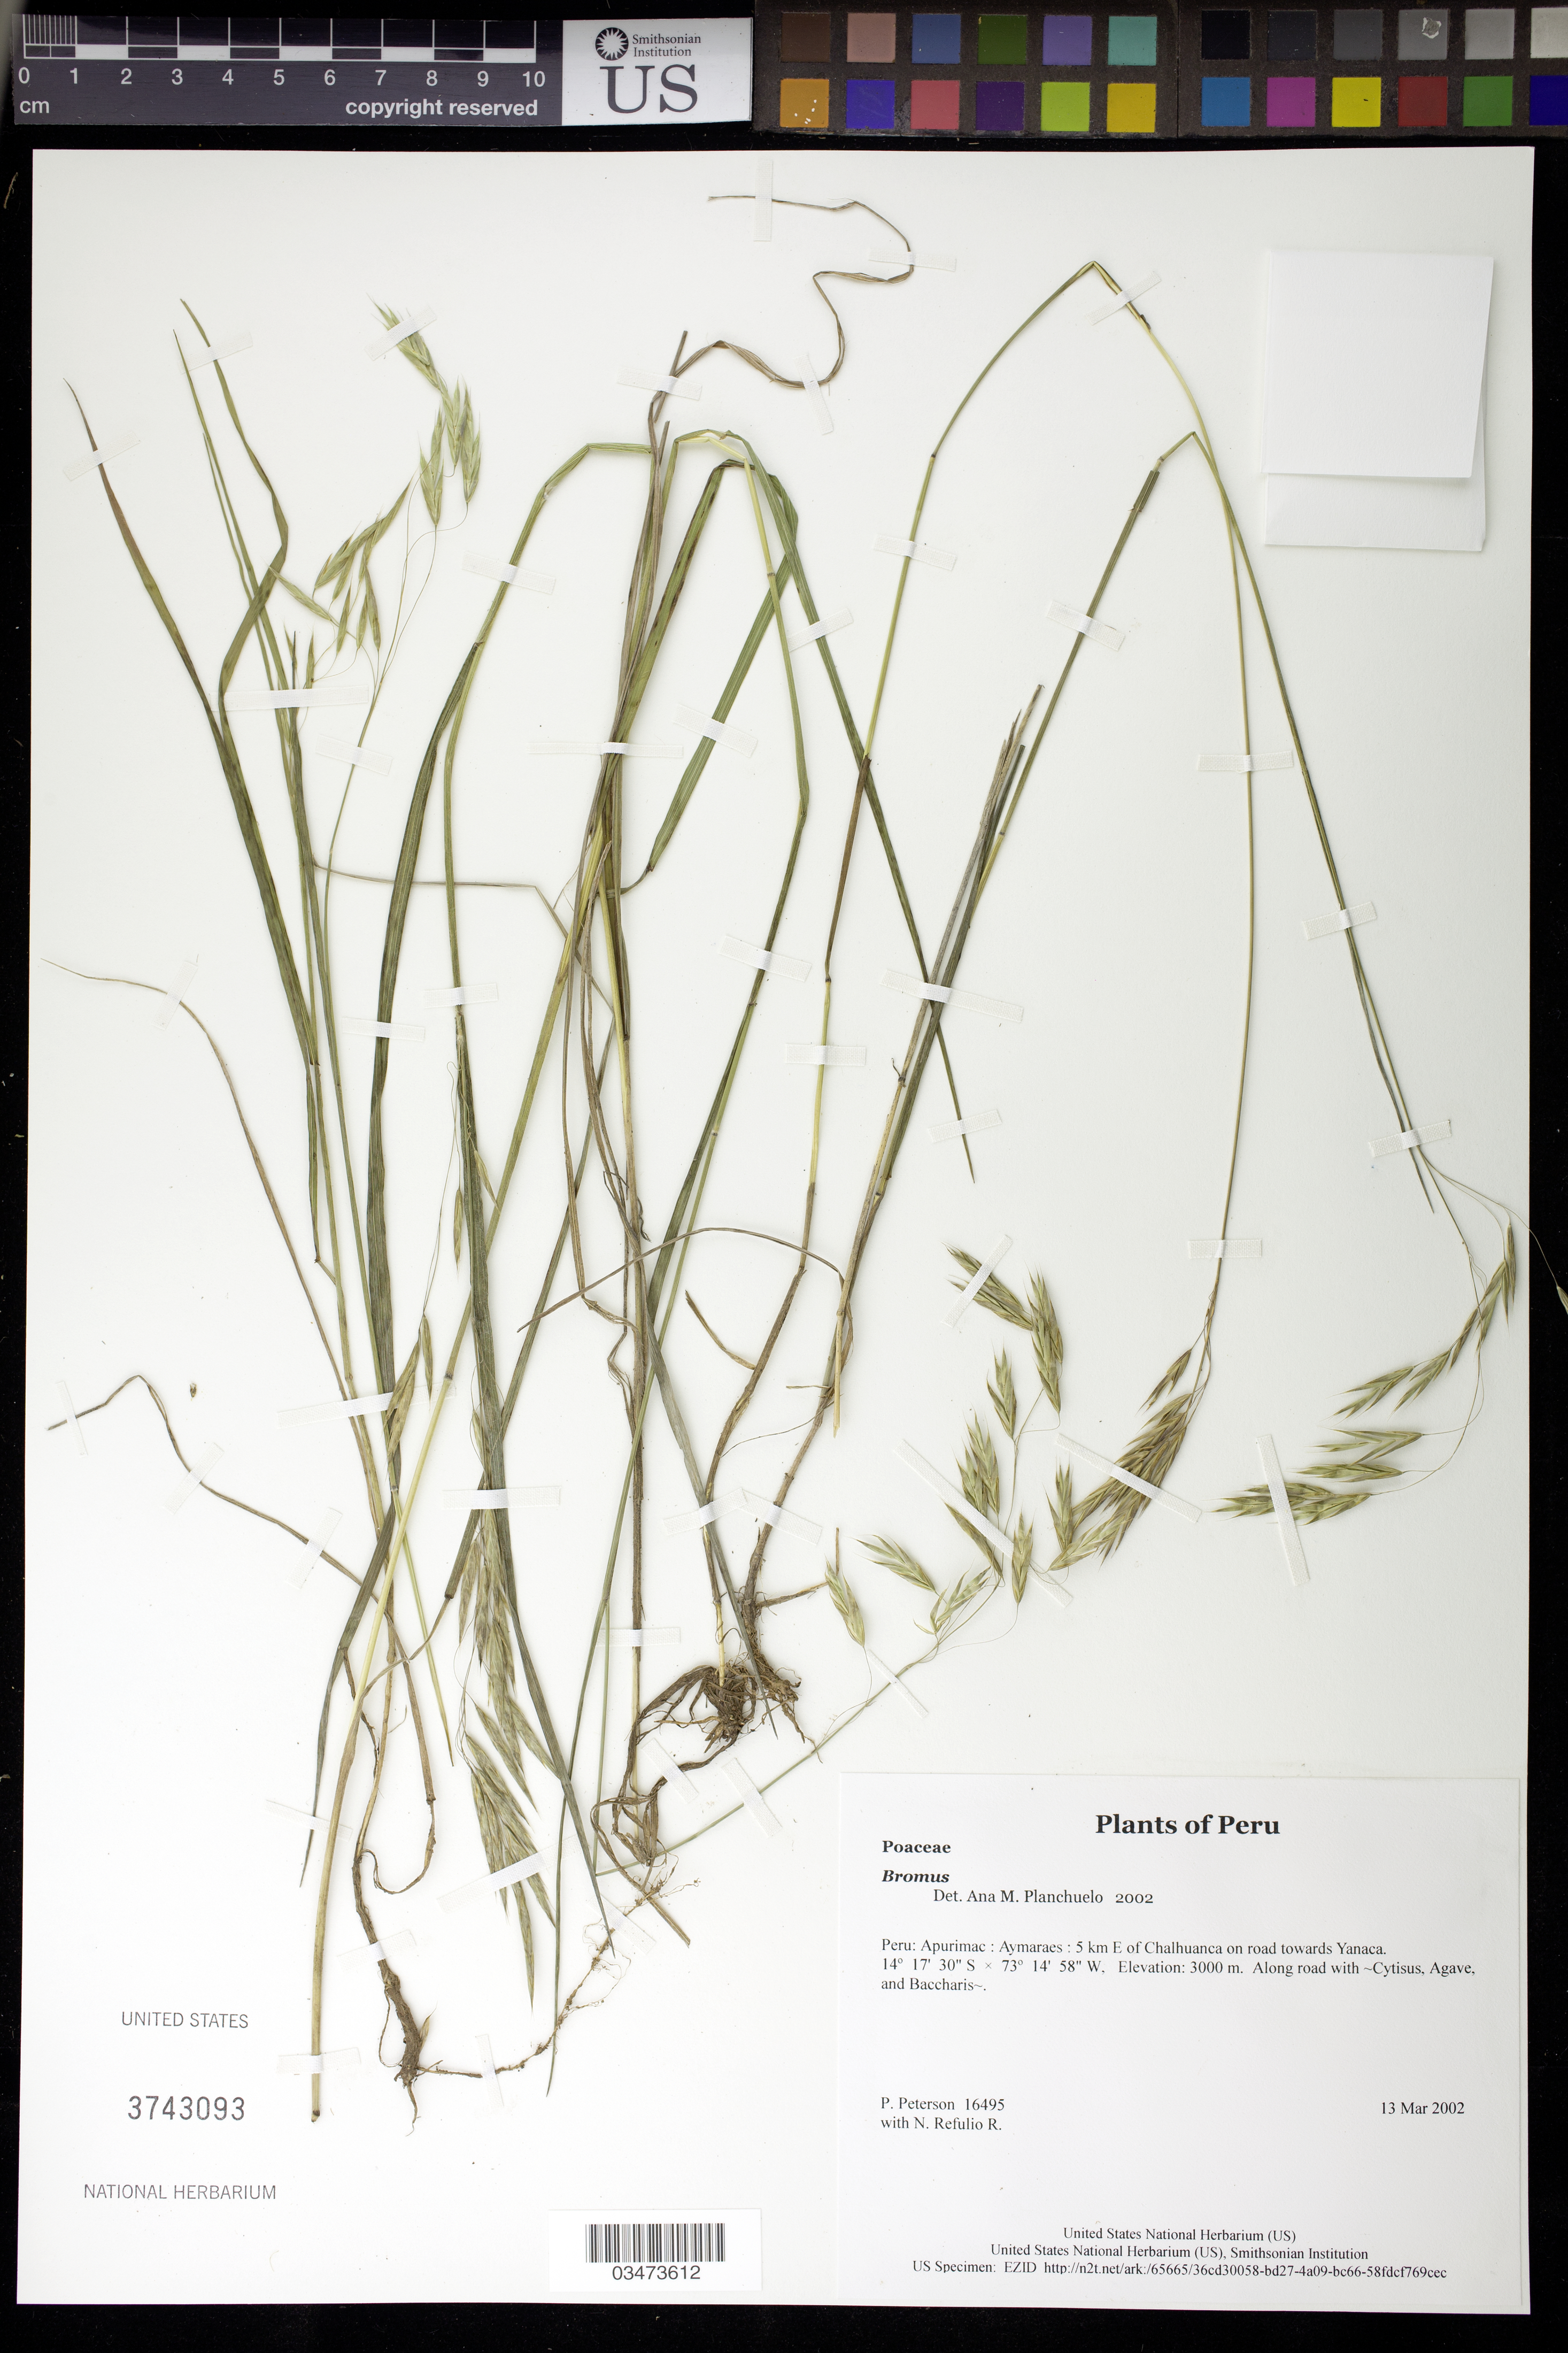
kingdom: Plantae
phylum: Tracheophyta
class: Liliopsida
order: Poales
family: Poaceae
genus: Bromus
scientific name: Bromus sp.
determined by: Planchuelo, A. M.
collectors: P. M. Peterson & N. Refulio-Rodríguez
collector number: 16495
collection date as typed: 13 Mar 2002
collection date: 2002-03-13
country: Peru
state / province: Apurímac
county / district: Aymaraes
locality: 5 km E of Chalhuanca on road towards Yanaca.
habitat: Along road with ~Cytisus, Agave, and Baccharis~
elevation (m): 3000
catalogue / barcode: US 3743093